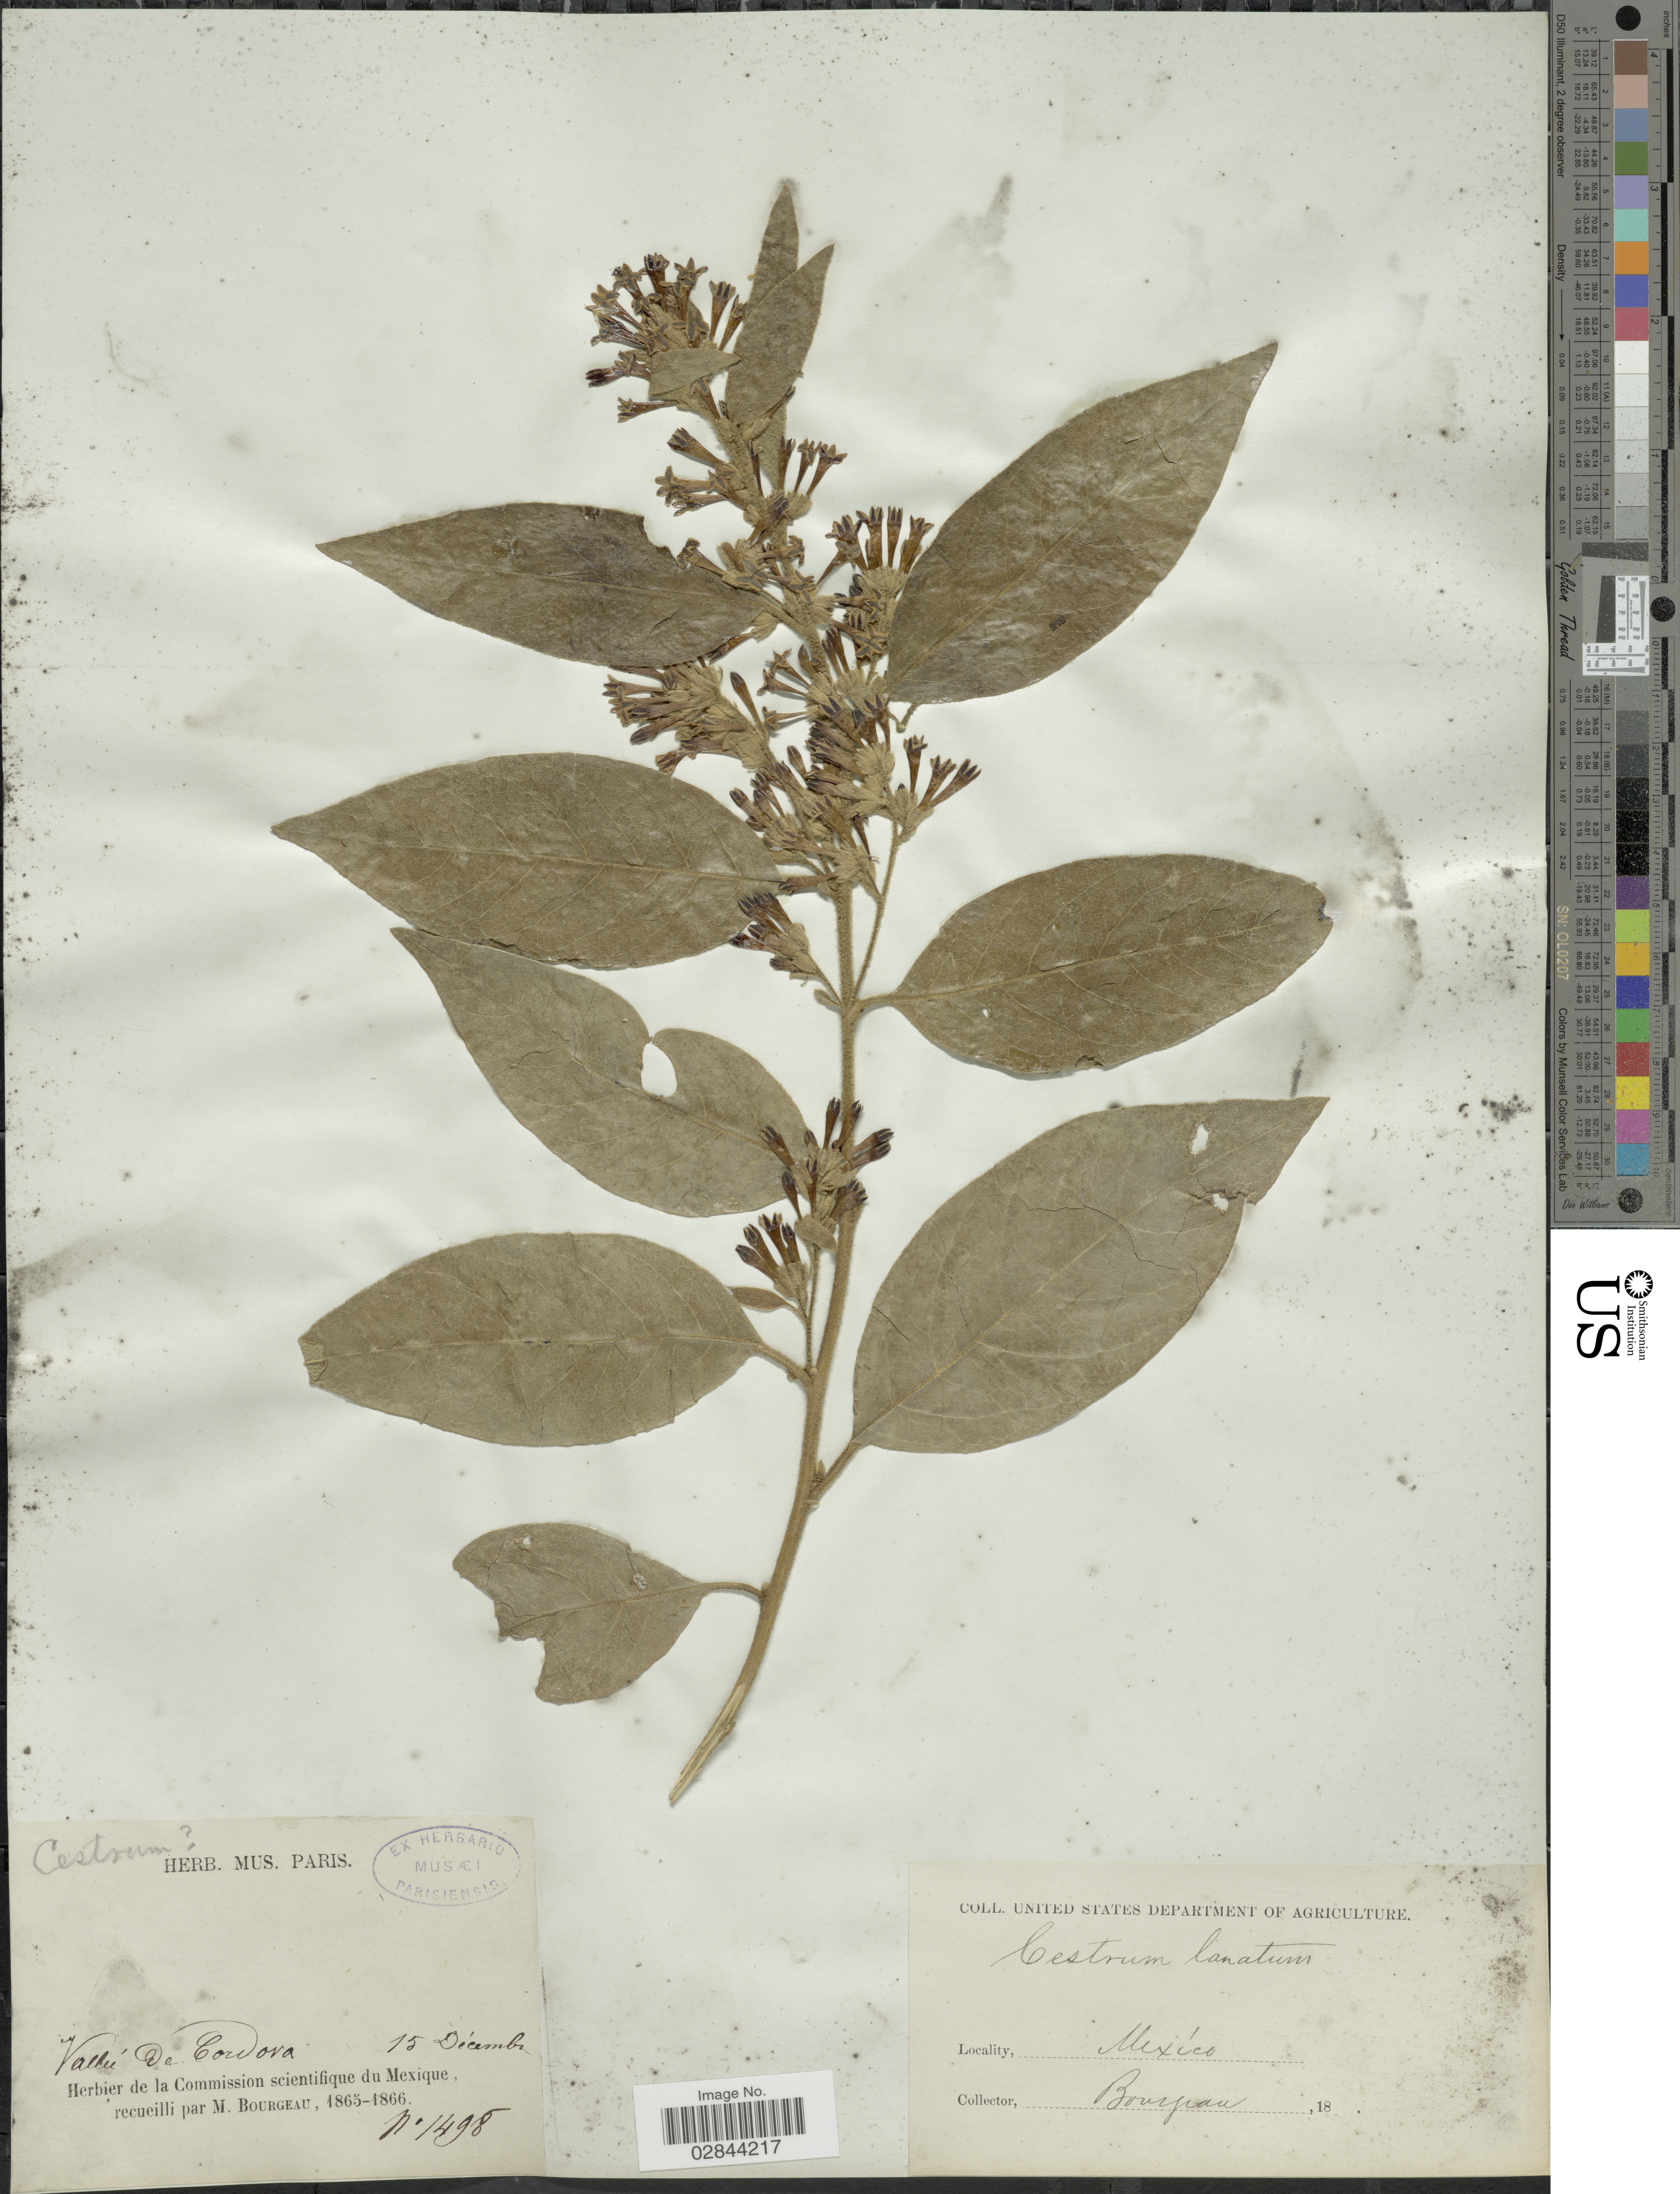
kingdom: Plantae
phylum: Tracheophyta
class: Magnoliopsida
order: Solanales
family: Solanaceae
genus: Cestrum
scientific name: Cestrum tomentosum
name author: L. f.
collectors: M. Bourgeau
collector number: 1498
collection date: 1865-12-15/1866-12-15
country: Mexico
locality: Valleé de Cordova.